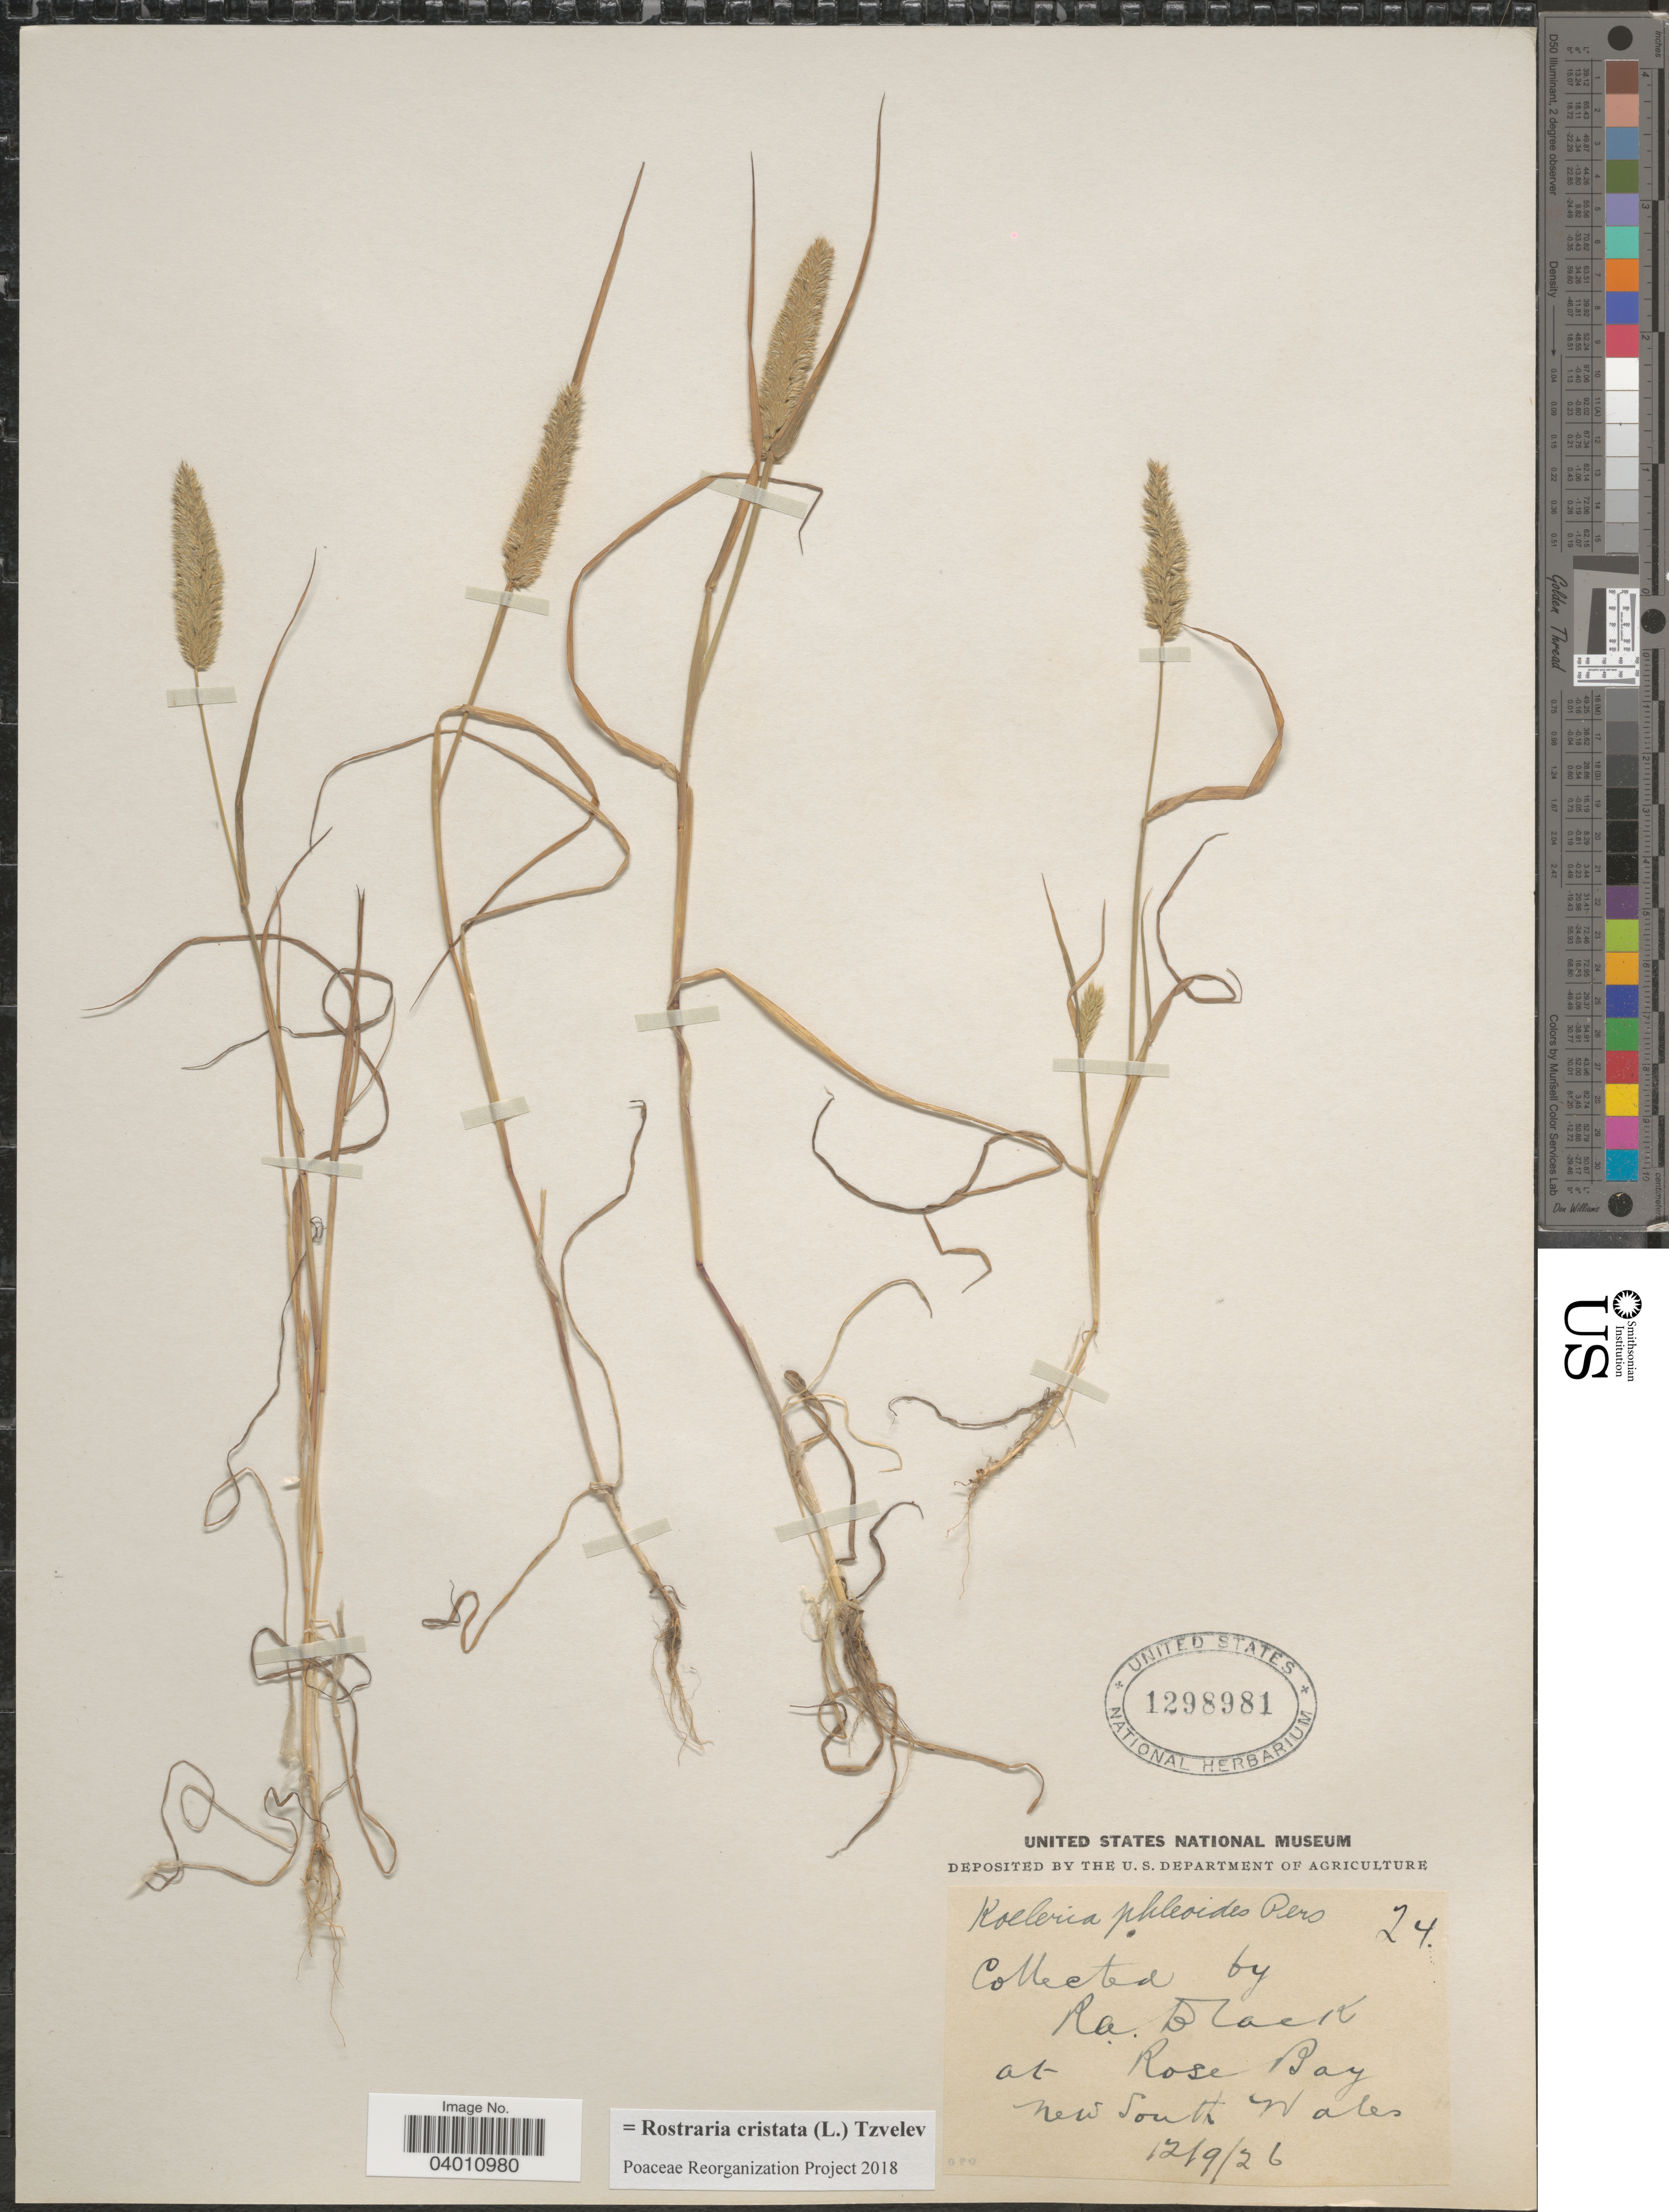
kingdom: Plantae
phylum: Tracheophyta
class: Liliopsida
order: Poales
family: Poaceae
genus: Rostraria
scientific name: Rostraria cristata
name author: (L.) Tzvelev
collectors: R. A. Black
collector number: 24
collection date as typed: Transcribed d/m/y: 12/9/26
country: Australia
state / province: New South Wales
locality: At Rose Bay.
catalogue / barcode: US 1298981